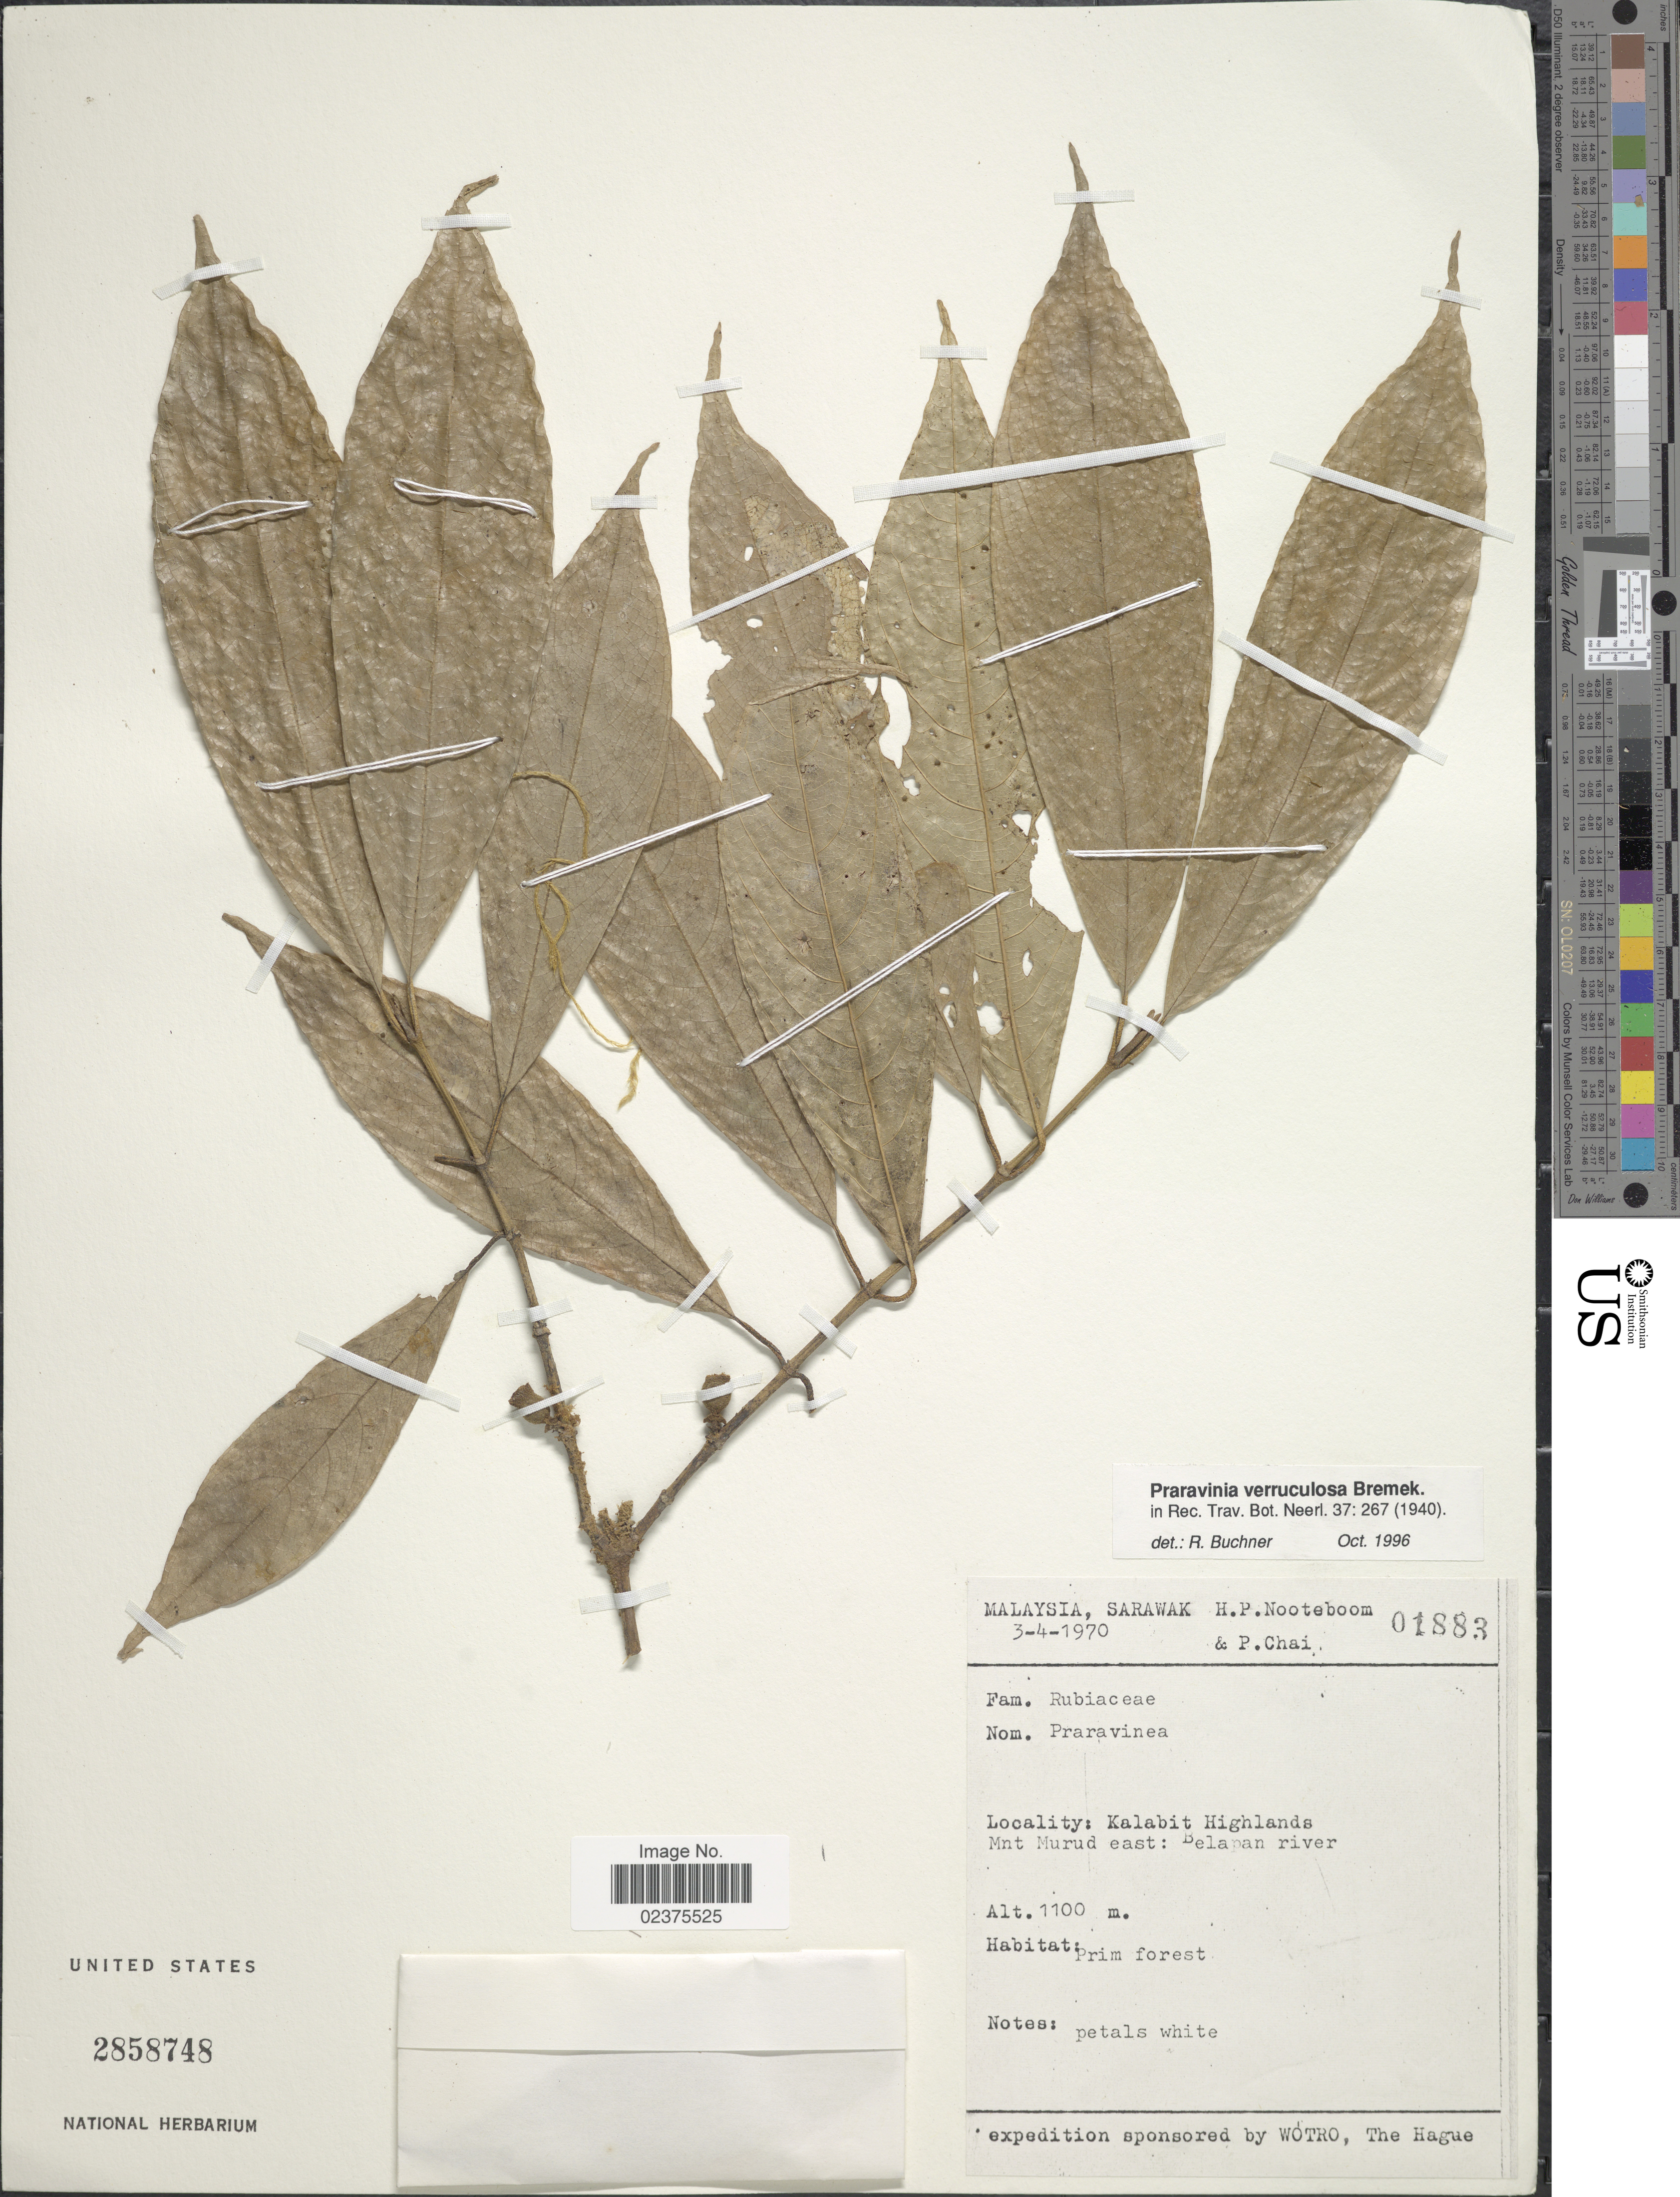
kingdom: Plantae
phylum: Tracheophyta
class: Magnoliopsida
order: Gentianales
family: Rubiaceae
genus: Praravinia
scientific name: Praravinia verruculosa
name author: Bremek.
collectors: H. P. Nooteboom & P. Chai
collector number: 01883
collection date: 1970-04-03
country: Malaysia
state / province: Sarawak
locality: Malaysia, Sarawak, Kalabit Highlands, Mnt Murud east: Belawan river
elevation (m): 1100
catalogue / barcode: US 2858748